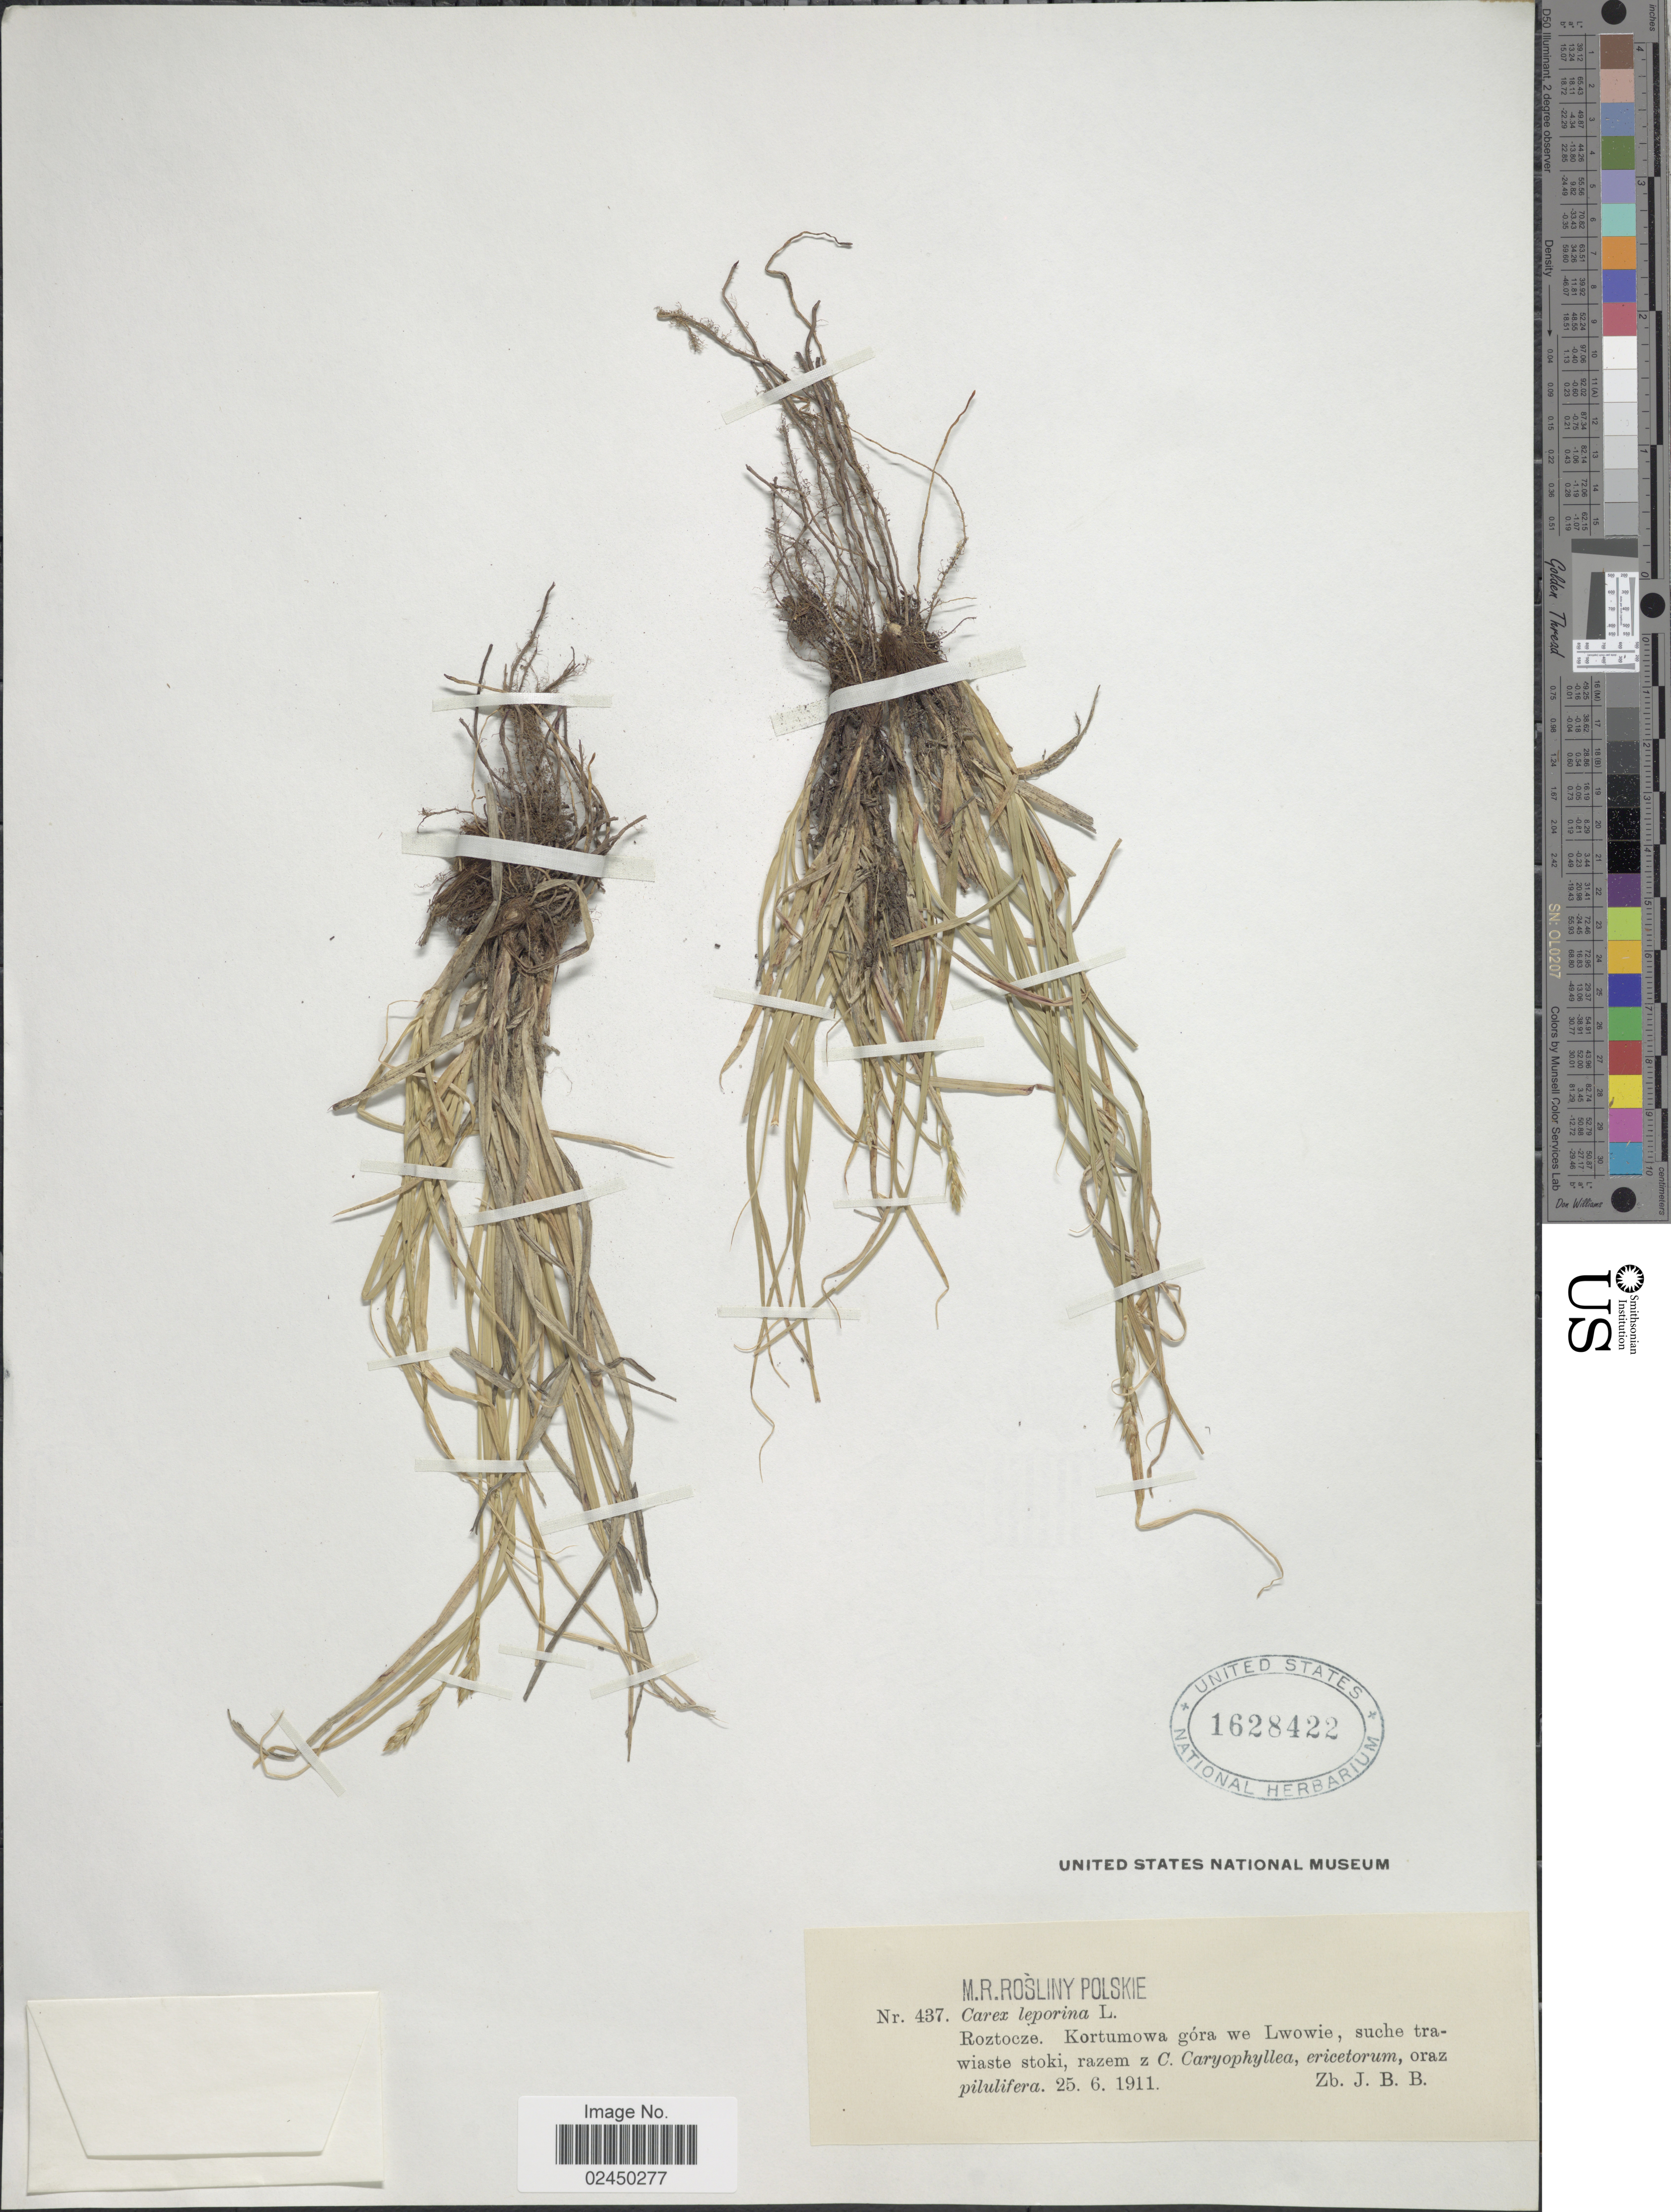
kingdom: Plantae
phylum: Tracheophyta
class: Liliopsida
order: Poales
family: Cyperaceae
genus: Carex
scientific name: Carex leporina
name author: L.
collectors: J. B. B.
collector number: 437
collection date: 1911-06-25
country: Poland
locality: Roztocze, Kortumowa gora we Lwowie, suche trawiaste stoki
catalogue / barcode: US 1628422